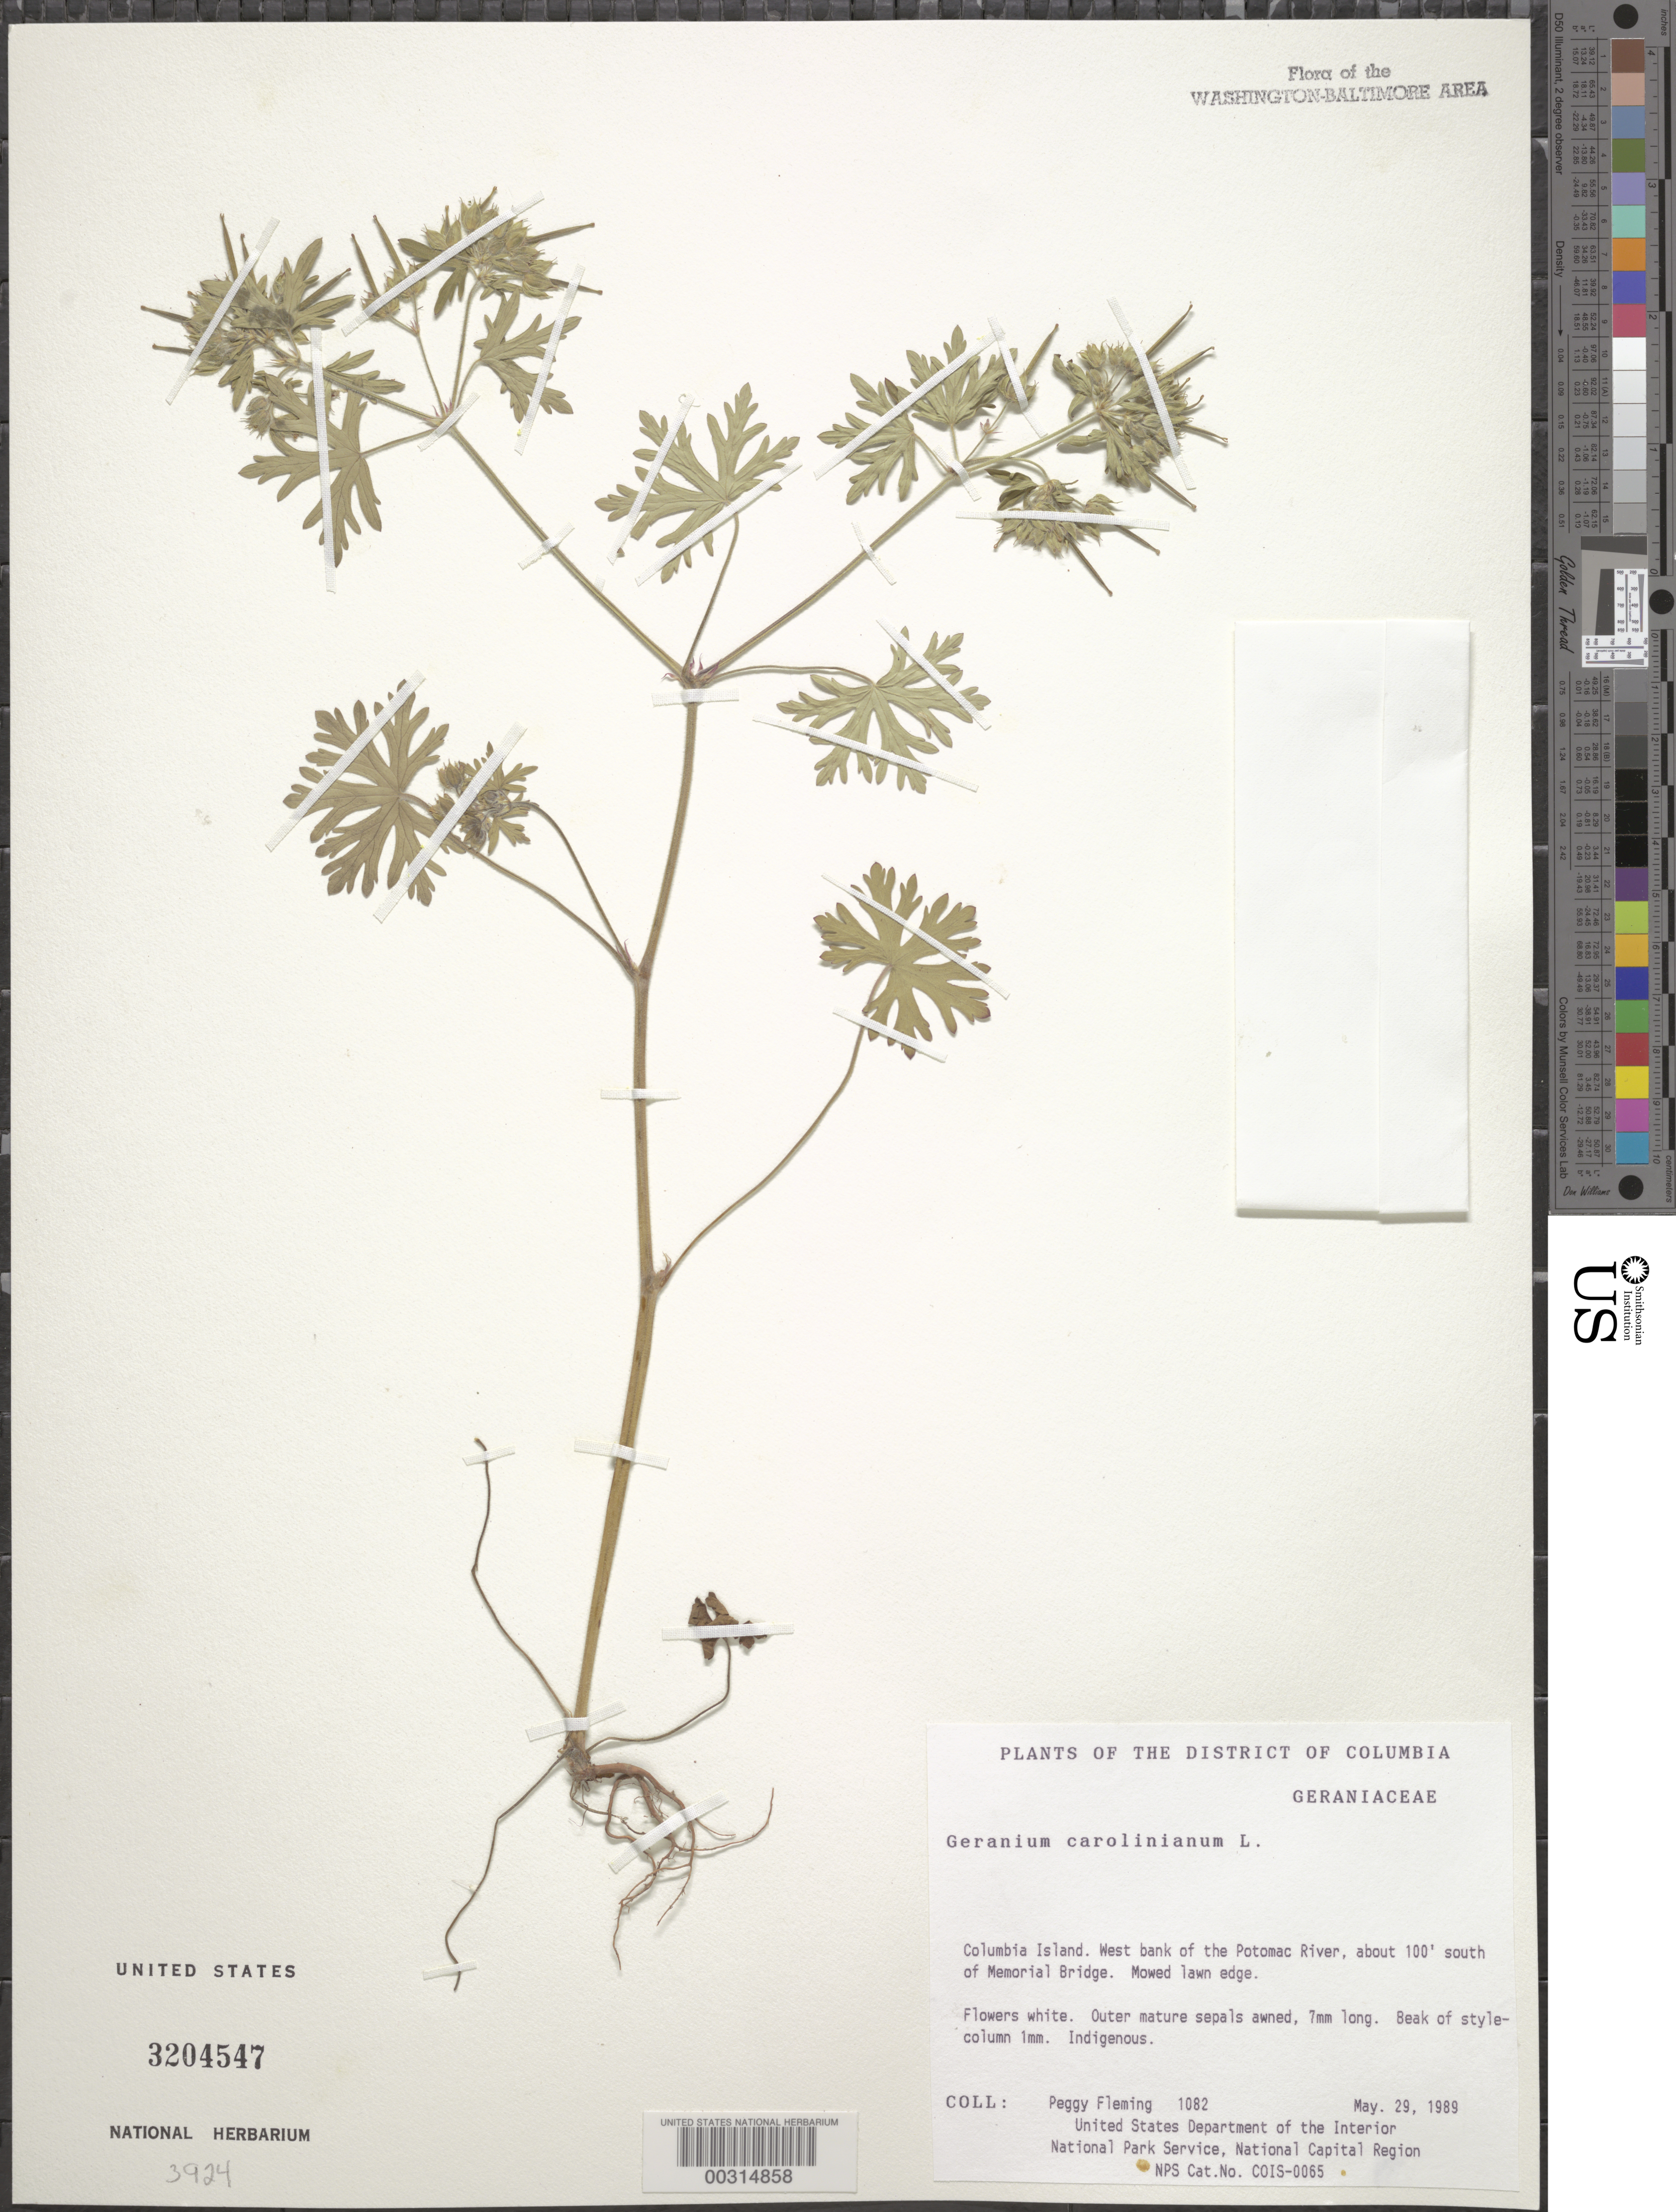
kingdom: Plantae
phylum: Tracheophyta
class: Magnoliopsida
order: Geraniales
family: Geraniaceae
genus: Geranium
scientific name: Geranium carolinianum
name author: L.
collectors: P. Fleming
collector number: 1082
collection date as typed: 29 May 1989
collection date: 1989-05-29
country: United States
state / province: District of Columbia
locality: Columbia Island, W bank of Potomac River, S end of Memorial Bridge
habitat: Mowed lawn edge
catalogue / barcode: US 3204547